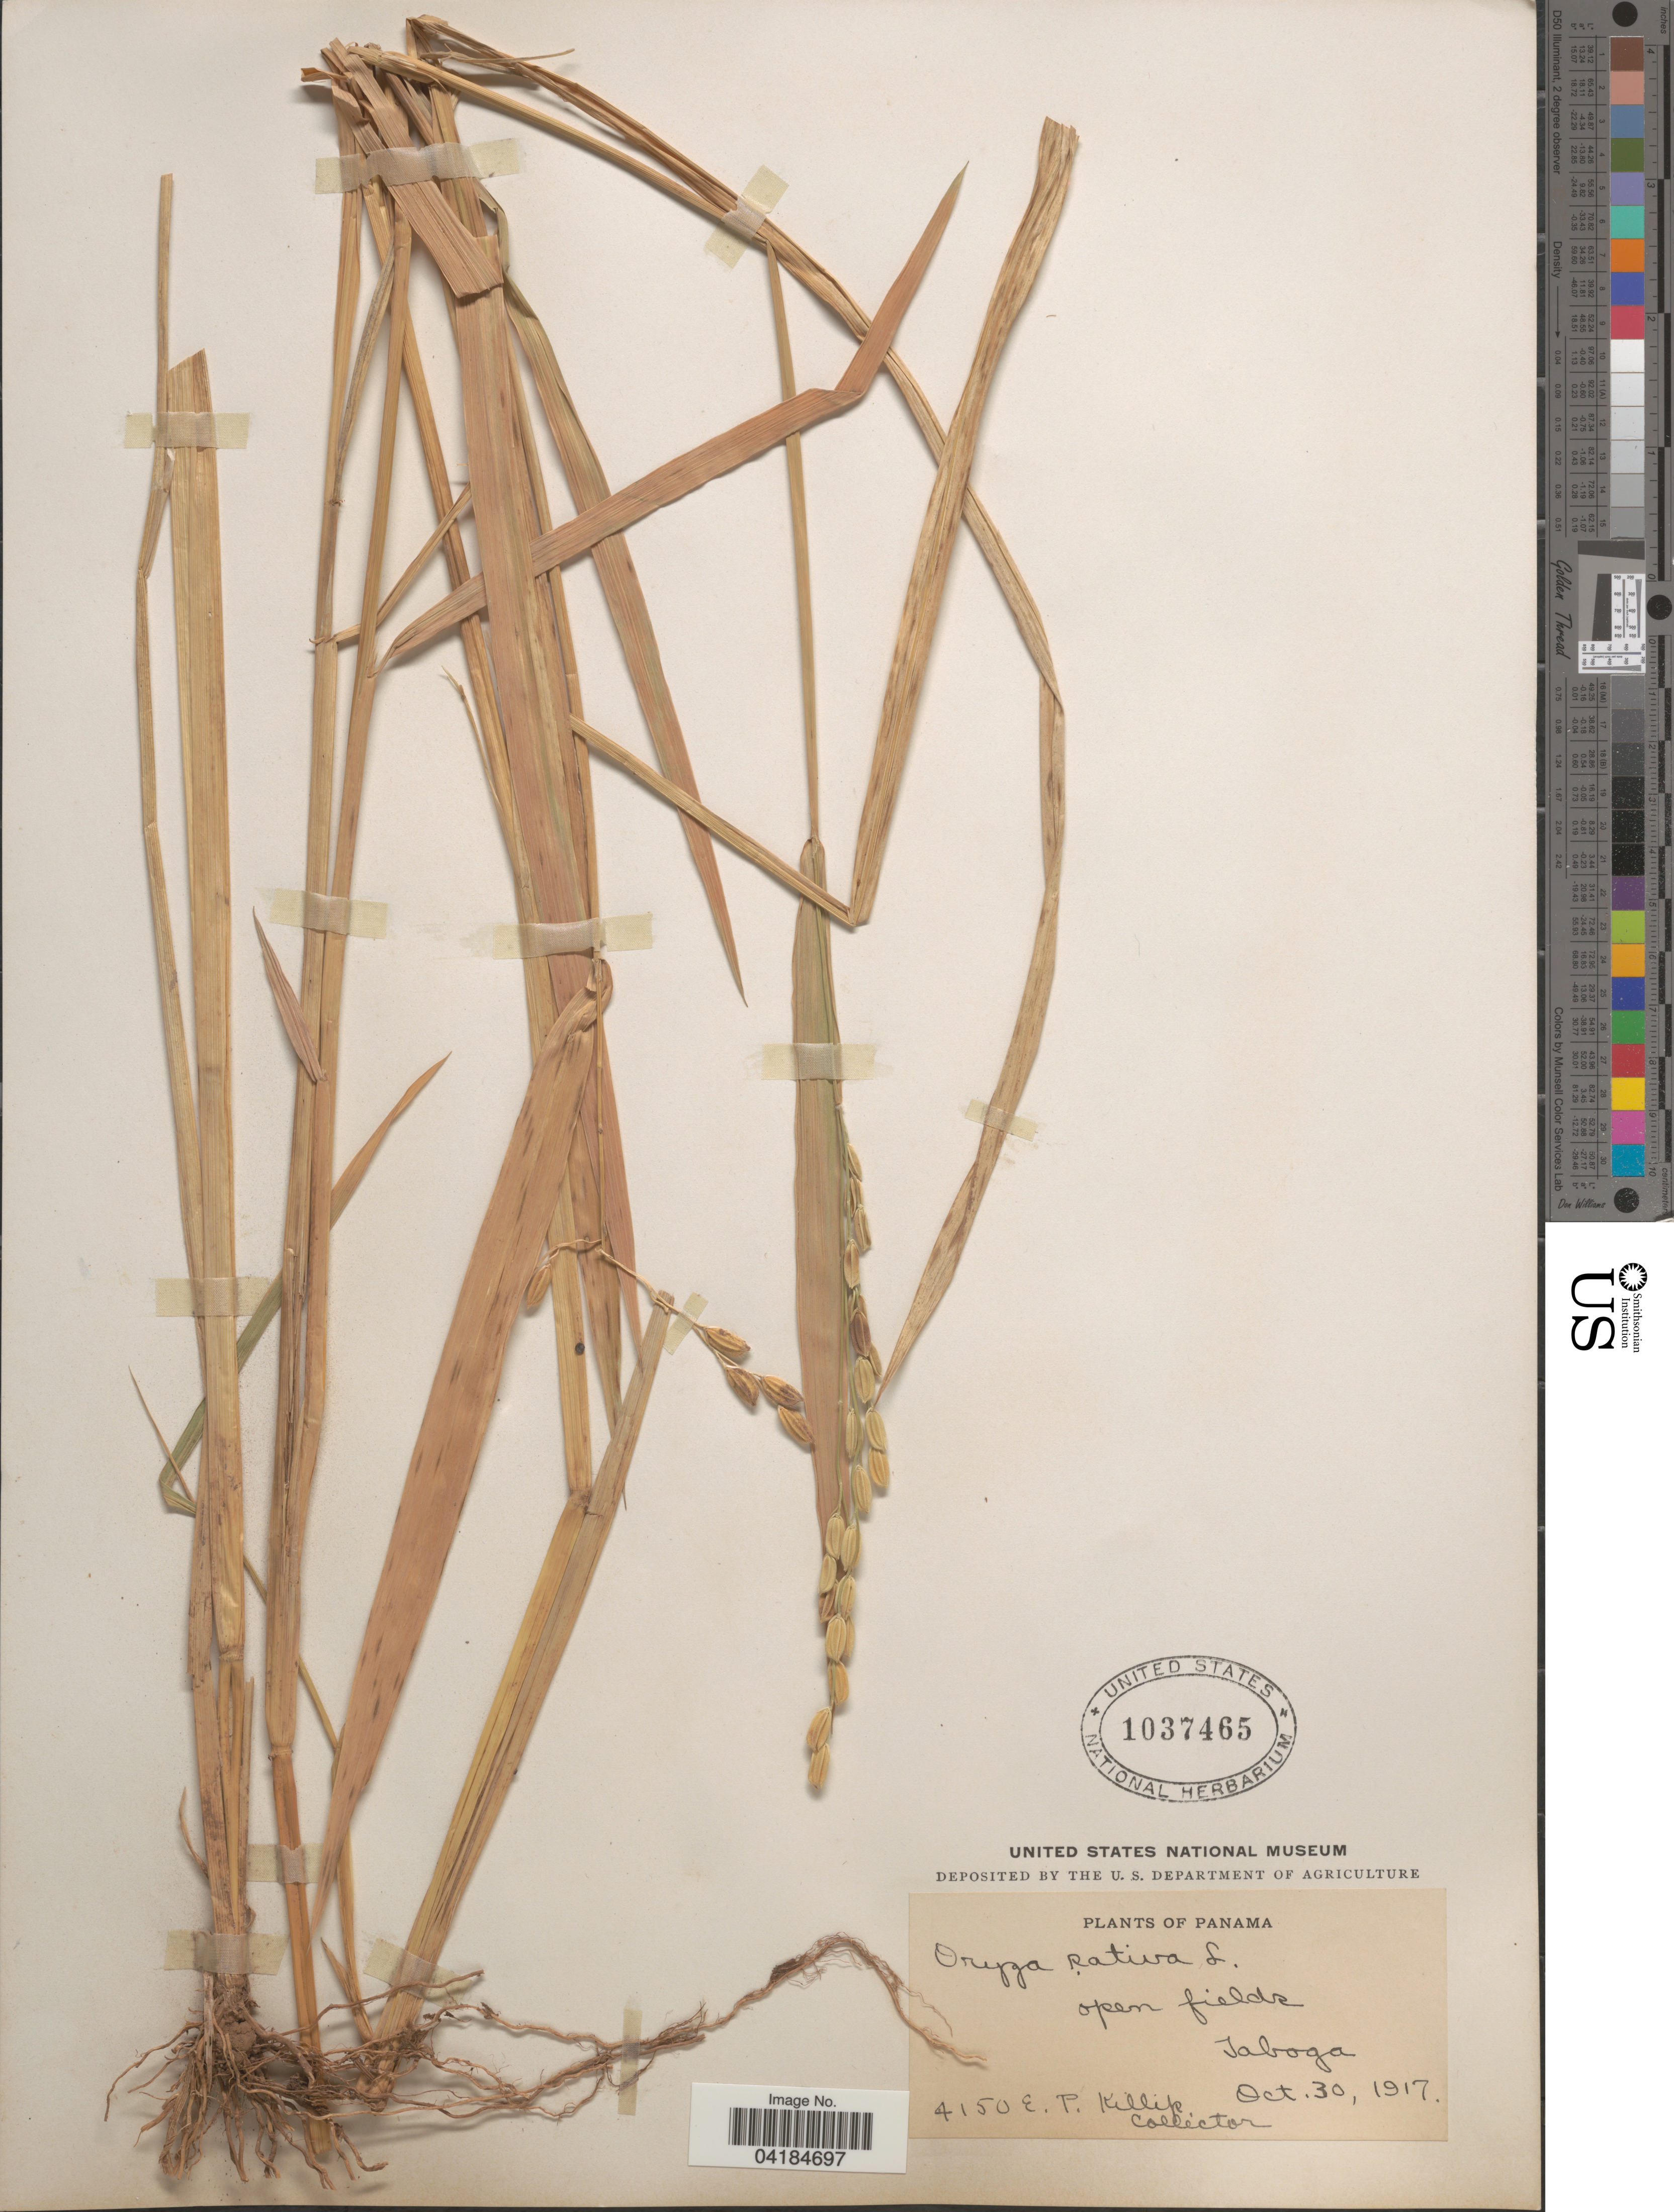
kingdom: Plantae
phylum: Tracheophyta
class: Liliopsida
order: Poales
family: Poaceae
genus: Oryza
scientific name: Oryza sativa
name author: L.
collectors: E. P. Killip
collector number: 4150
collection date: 1917-10-30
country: Panama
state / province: Panamá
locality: Taboga.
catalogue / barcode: US 1037465